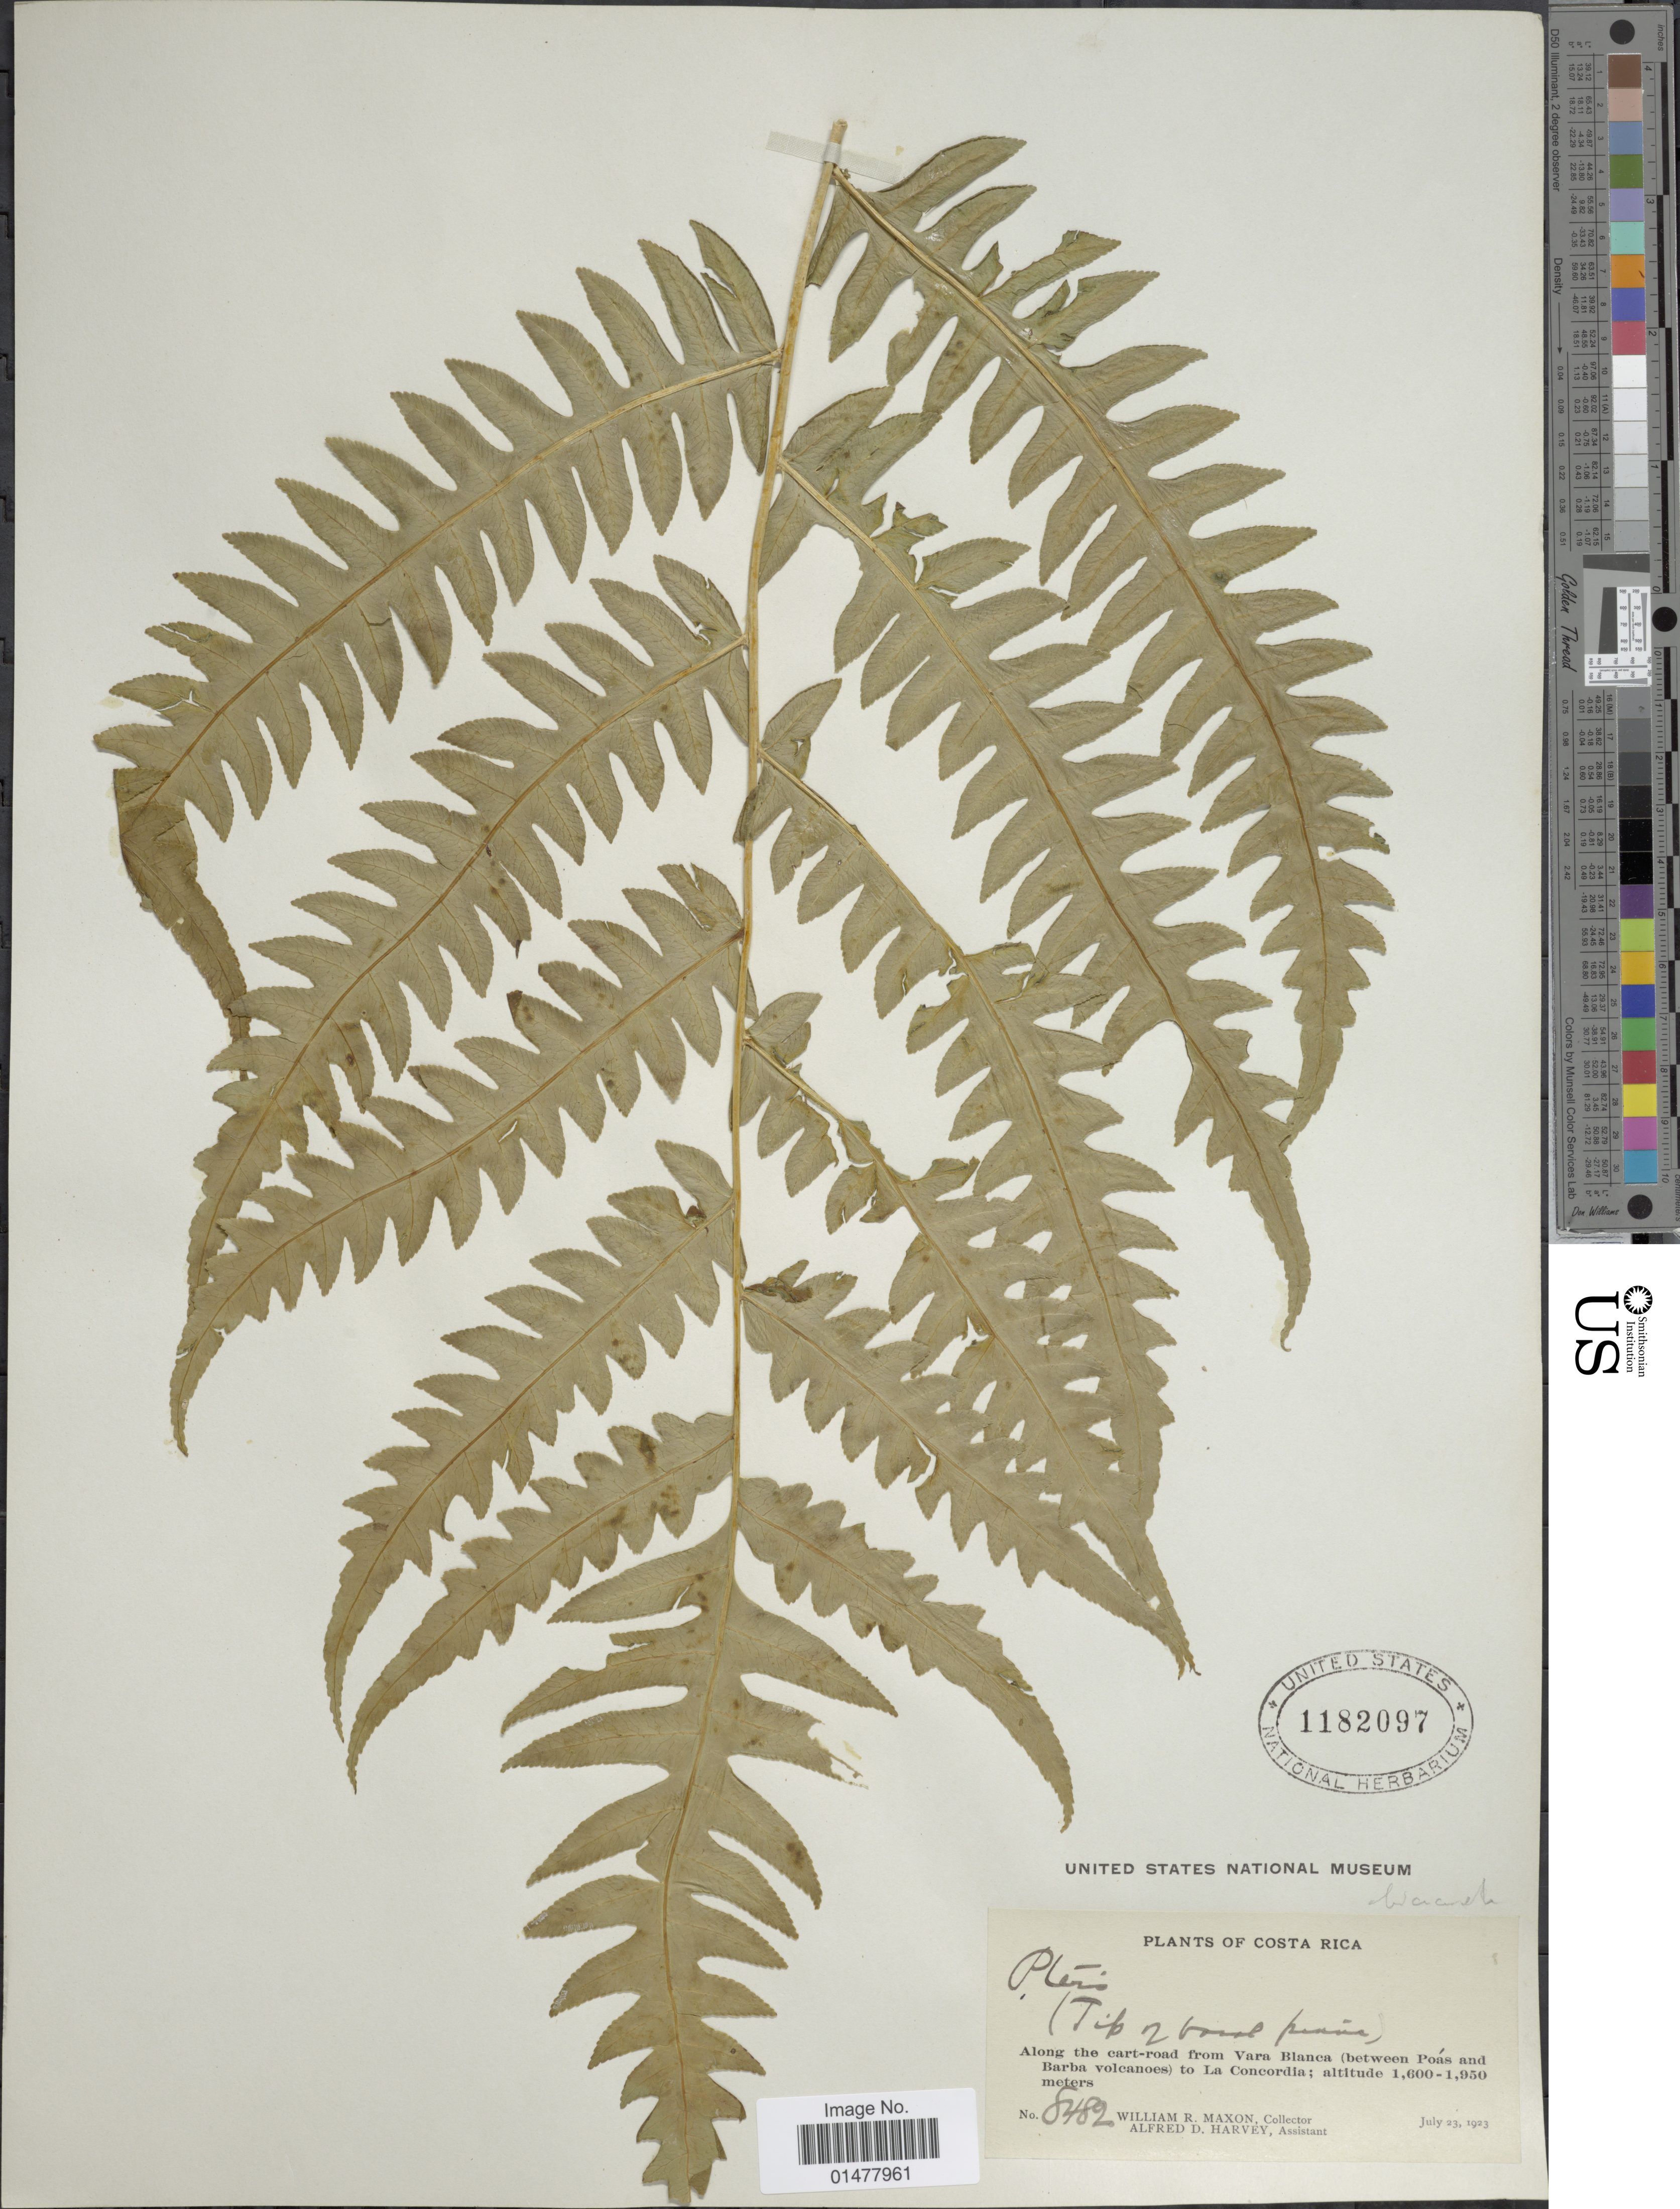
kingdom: Plantae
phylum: Tracheophyta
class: Polypodiopsida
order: Polypodiales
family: Pteridaceae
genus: Pteris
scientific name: Pteris podophylla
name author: Sw.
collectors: W. R. Maxon & A. D. Harvey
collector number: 8482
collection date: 1923-07-23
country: Costa Rica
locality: Along the cart-road from Vara Blanca(between Poas and Barba volcanoes) to la Concordia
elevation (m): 1600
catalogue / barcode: US 1182097